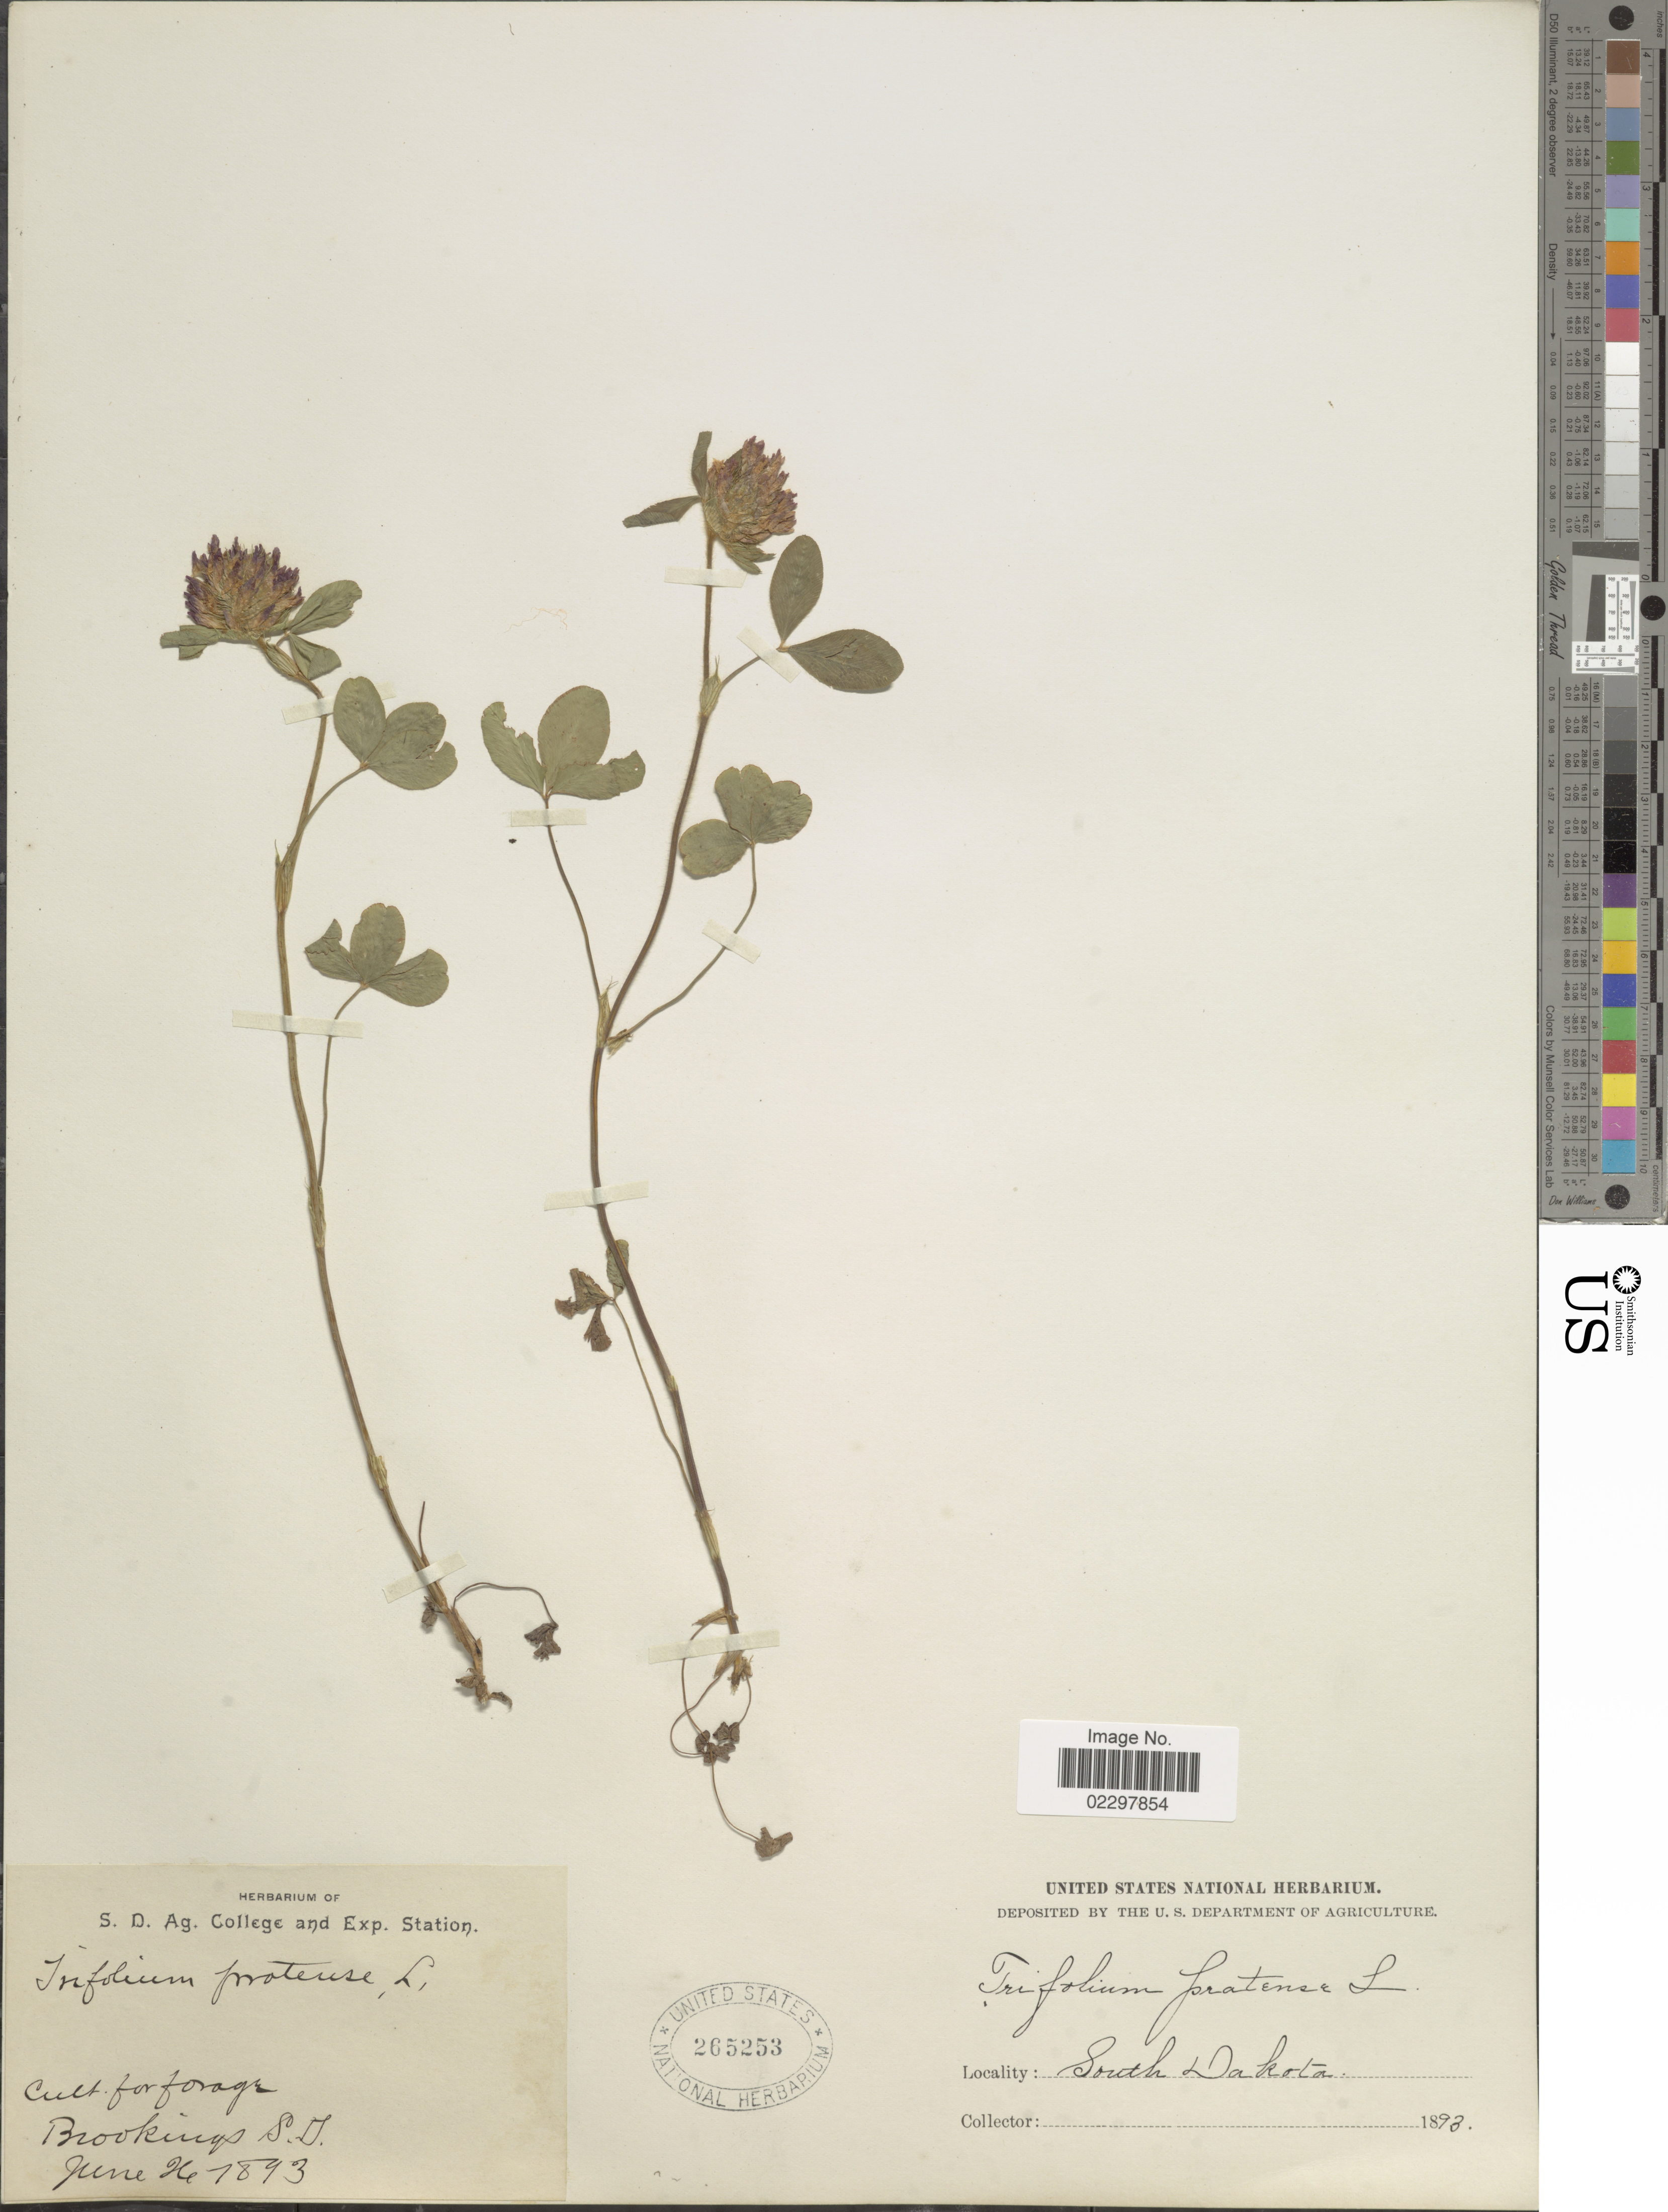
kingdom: Plantae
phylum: Tracheophyta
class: Magnoliopsida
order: Fabales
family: Fabaceae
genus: Trifolium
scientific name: Trifolium pratense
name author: L.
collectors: ex herb. S. D. Ag. College and ex. Station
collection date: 1893-06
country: United States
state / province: South Dakota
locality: Cult. for forage Brookings S.D.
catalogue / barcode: US 265253